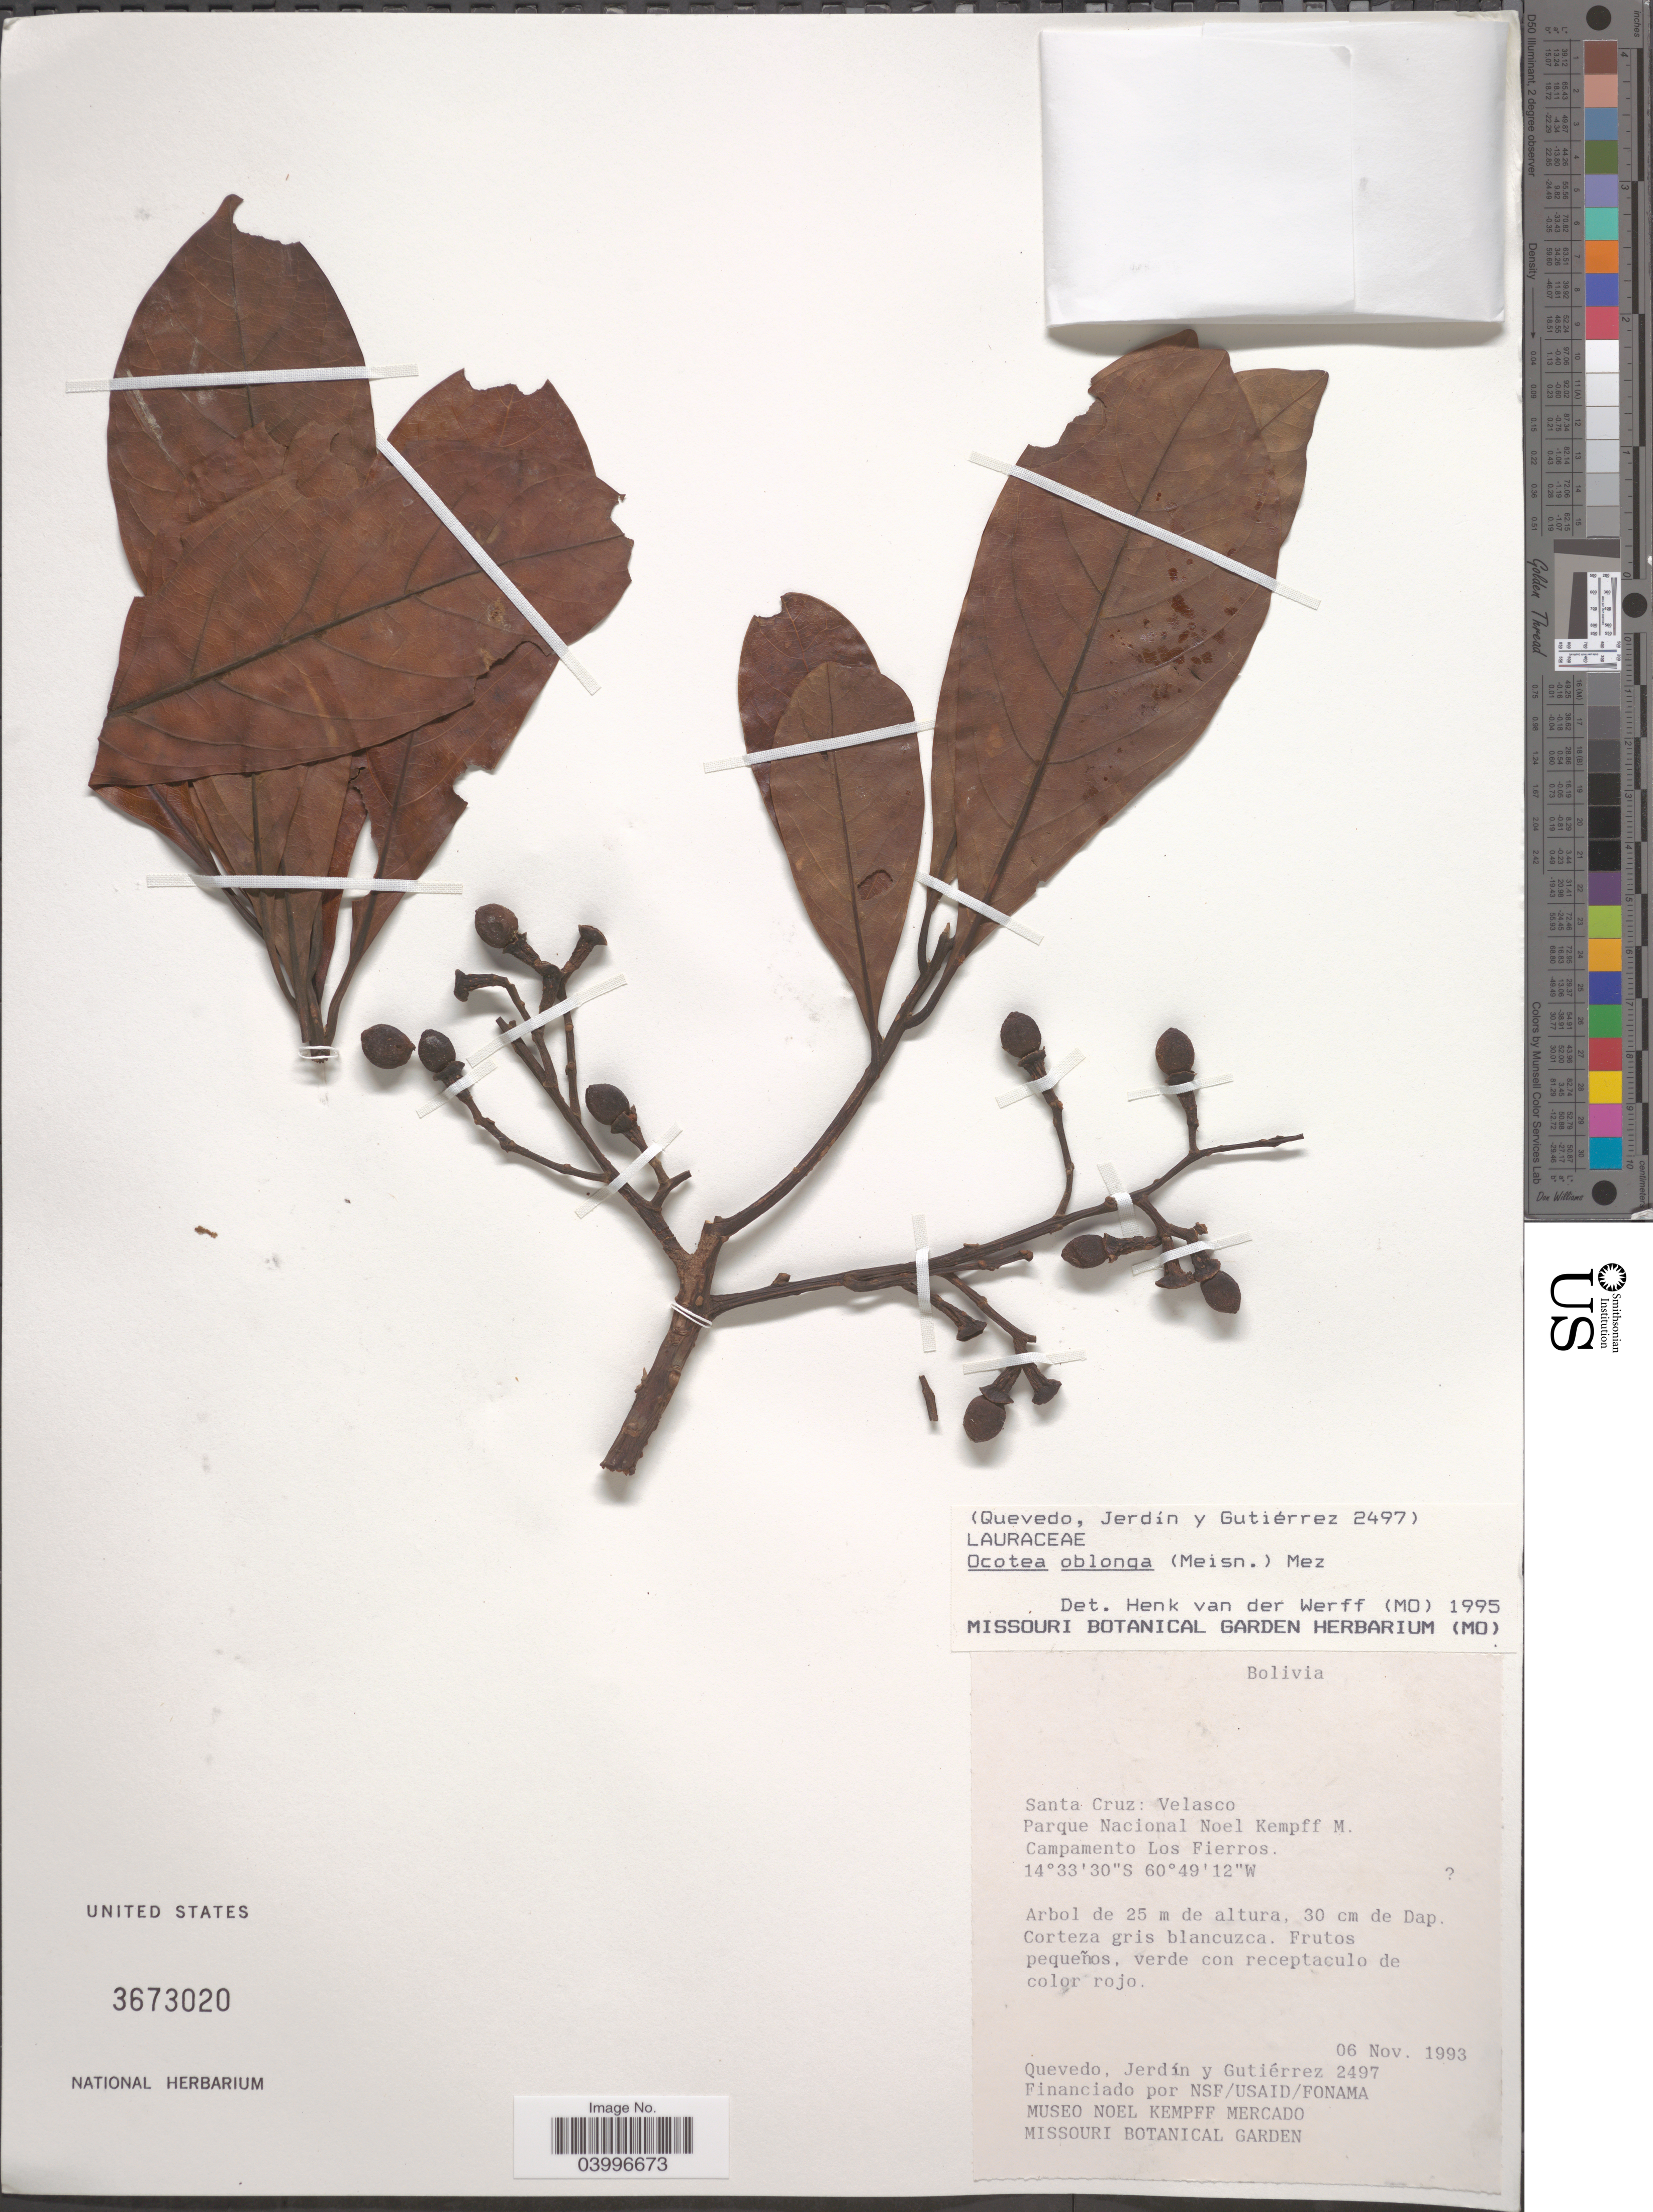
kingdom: Plantae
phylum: Tracheophyta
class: Magnoliopsida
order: Laurales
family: Lauraceae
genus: Ocotea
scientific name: Ocotea oblonga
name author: (Meisn.) Mez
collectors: -- Quevedo, Jerdín & Gutiérrez, --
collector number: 2497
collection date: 1993-11-06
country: Bolivia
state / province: Santa Cruz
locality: Velasco. Parque Nacional Noel Kempff M. Campamento Los Fierros.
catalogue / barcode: US 3673020